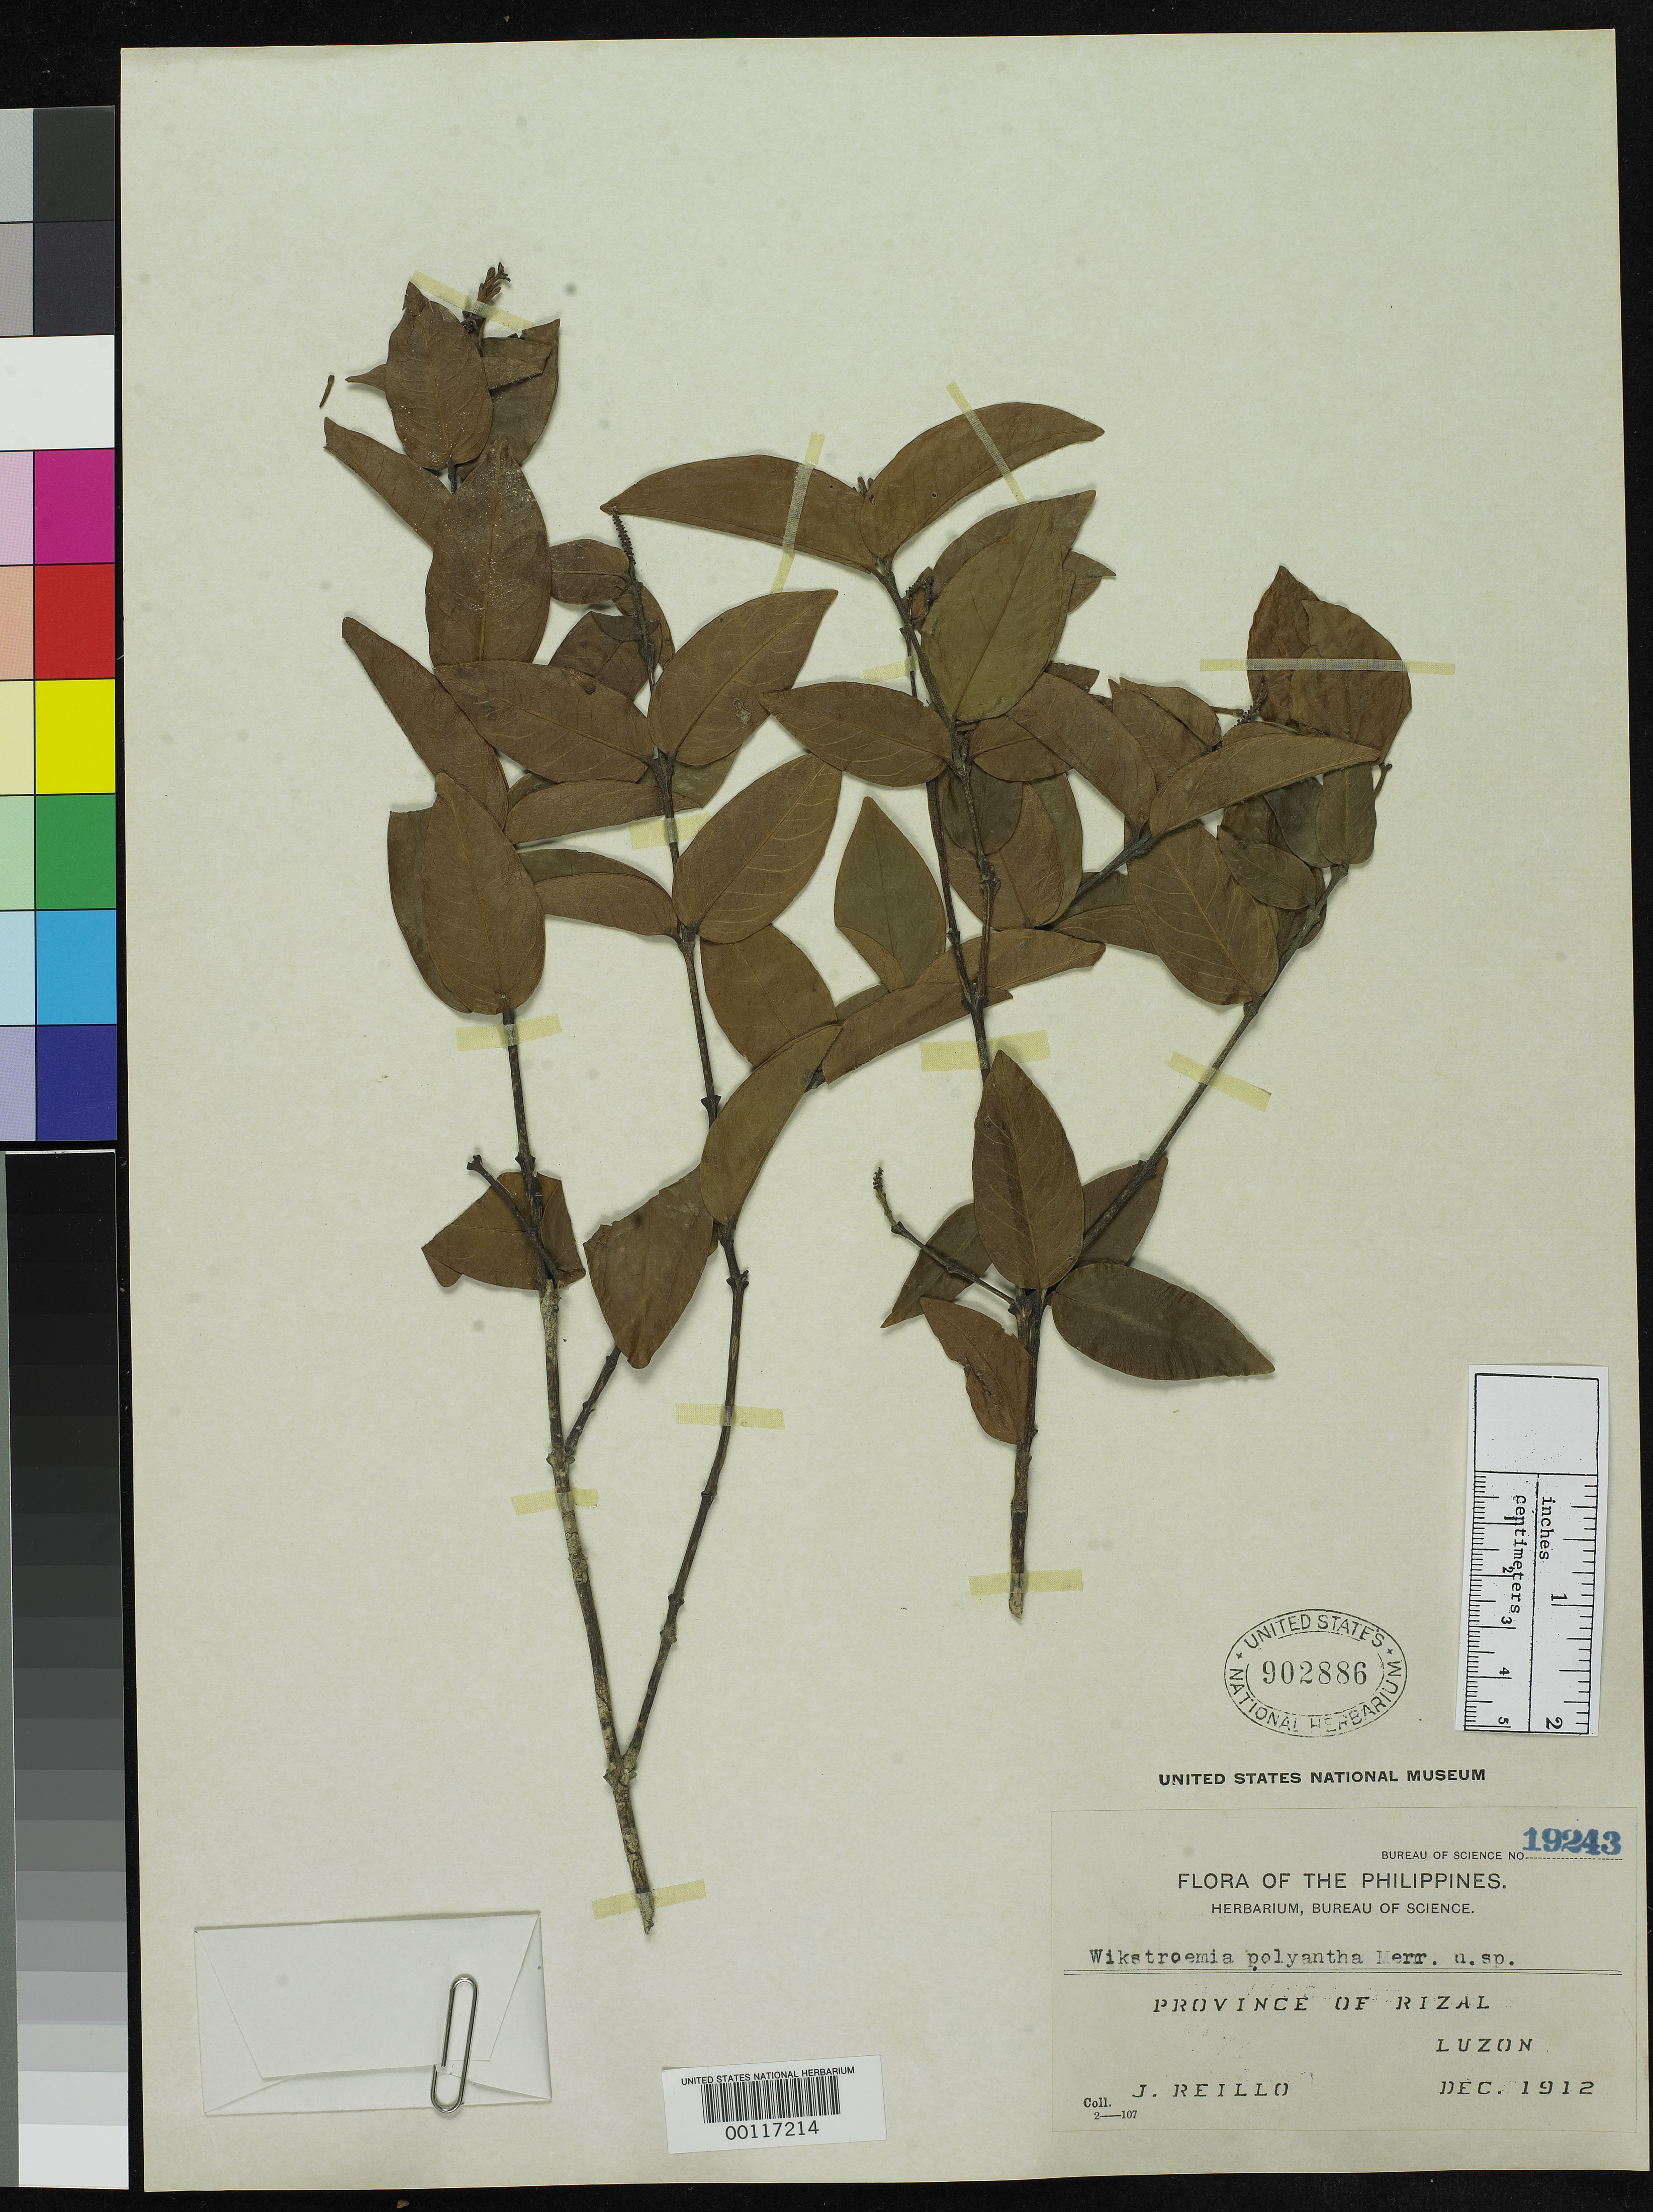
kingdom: Plantae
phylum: Tracheophyta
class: Magnoliopsida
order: Malvales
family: Thymelaeaceae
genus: Wikstroemia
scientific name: Wikstroemia polyantha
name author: Merr.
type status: Isotype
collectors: J. Reillo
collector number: Bur. Sci. 19243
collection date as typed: Dec 1913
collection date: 1913-12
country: Philippines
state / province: Calabarzon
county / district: Rizal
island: Luzon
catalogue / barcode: US 902886